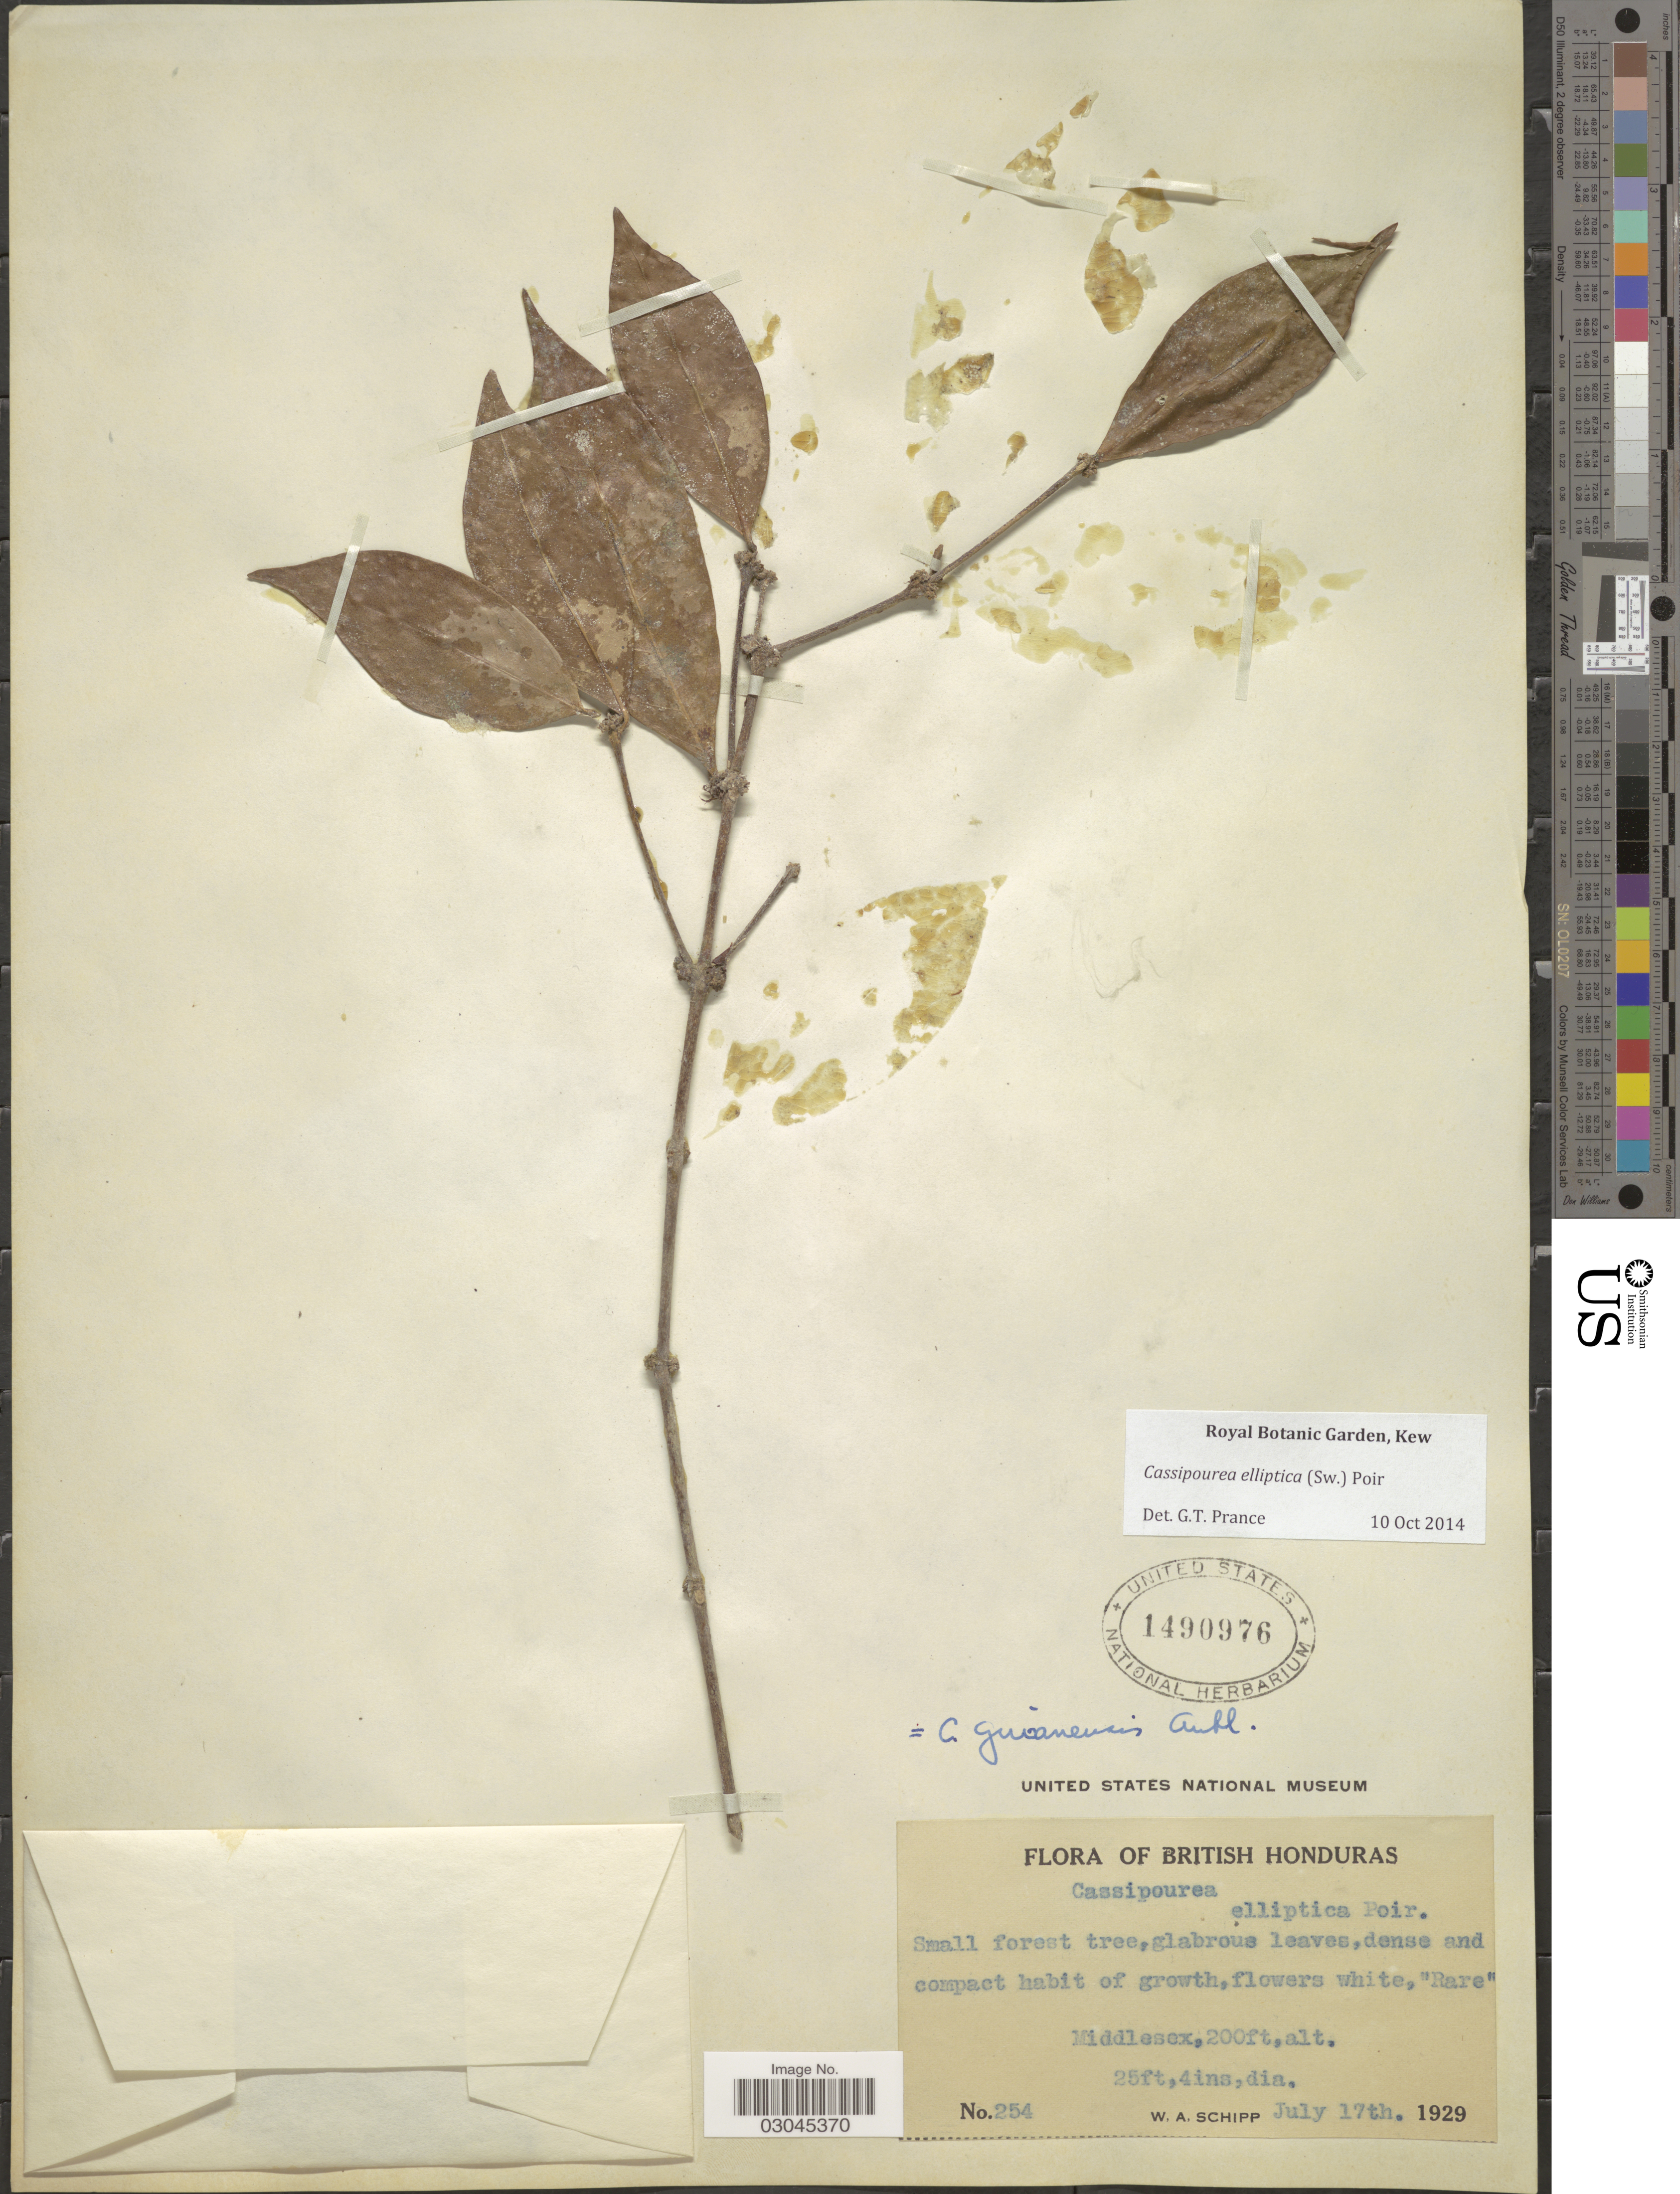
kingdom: Plantae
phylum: Tracheophyta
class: Magnoliopsida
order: Malpighiales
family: Rhizophoraceae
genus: Cassipourea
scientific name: Cassipourea elliptica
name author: (Sw.) Poir.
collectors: W. Schipp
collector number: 254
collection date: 1929-07-17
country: Belize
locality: British Honduras. Middlesex.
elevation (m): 61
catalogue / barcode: US 1490976